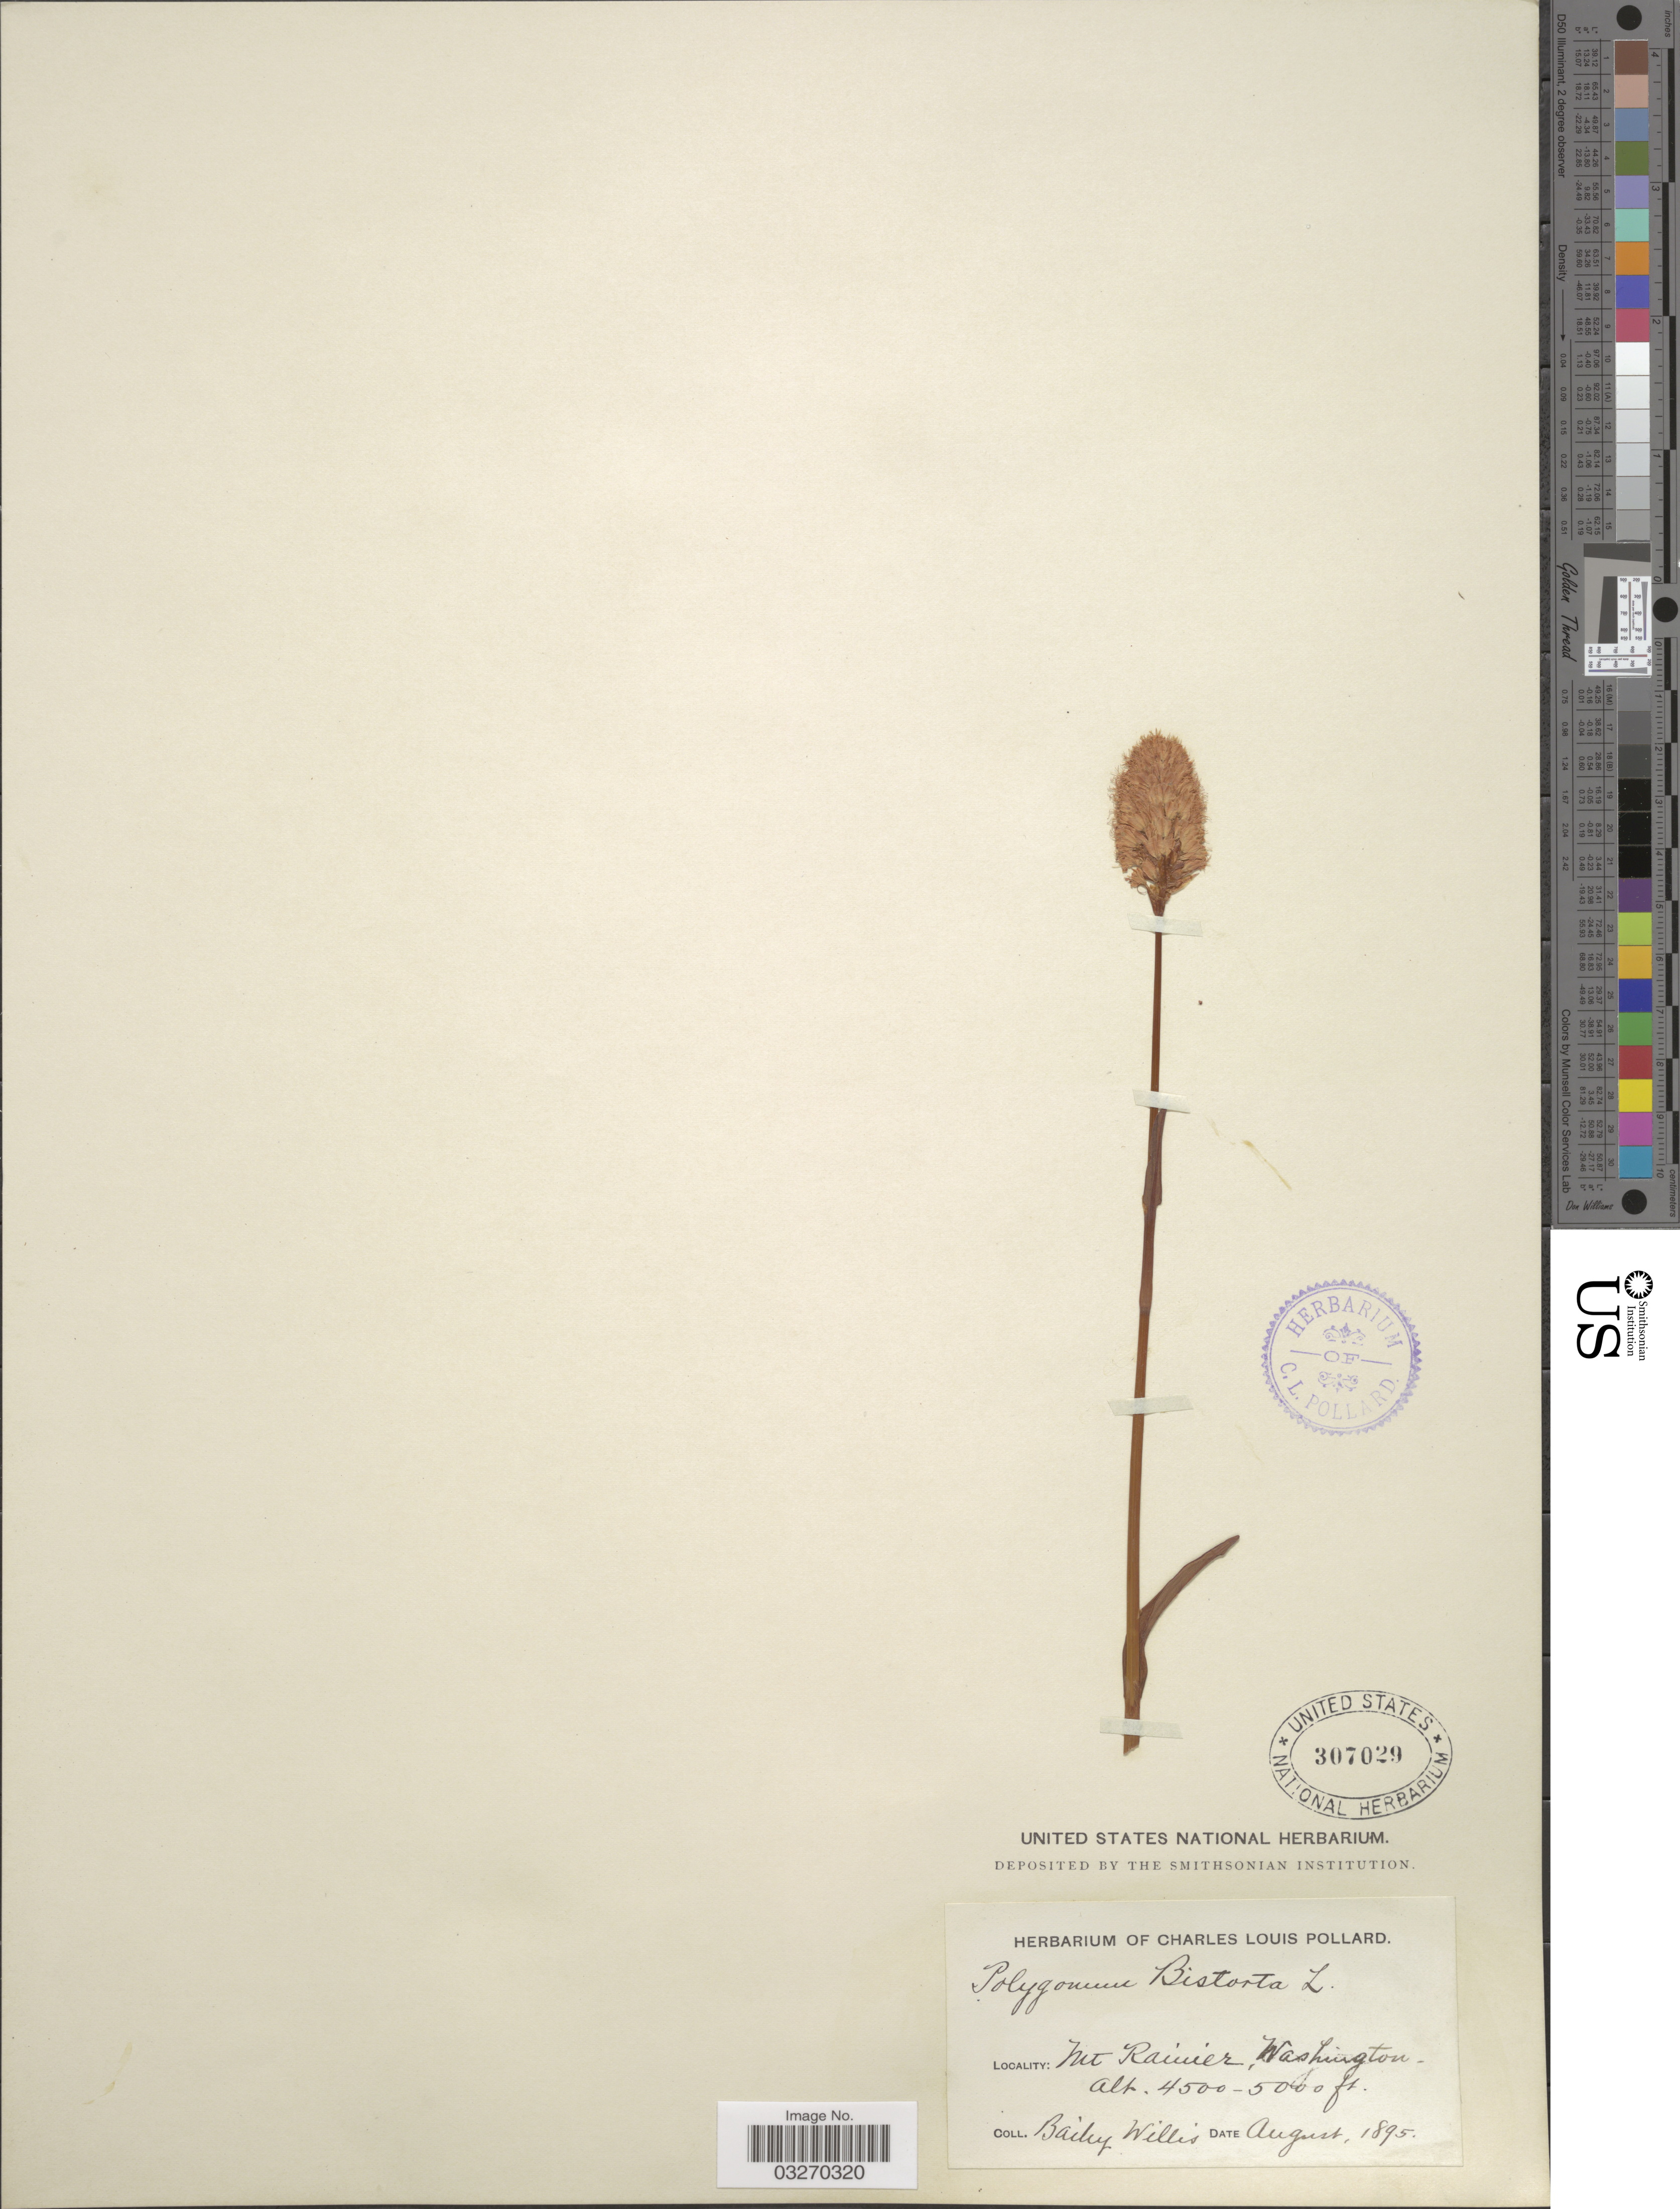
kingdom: Plantae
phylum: Tracheophyta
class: Magnoliopsida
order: Caryophyllales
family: Polygonaceae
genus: Bistorta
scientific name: Bistorta leptophylla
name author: (S. Watson) Greene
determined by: Atha, D. E.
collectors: B. Willis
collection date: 1895-08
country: United States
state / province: Washington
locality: Mt. Rainier.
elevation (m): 1372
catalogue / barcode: US 307029